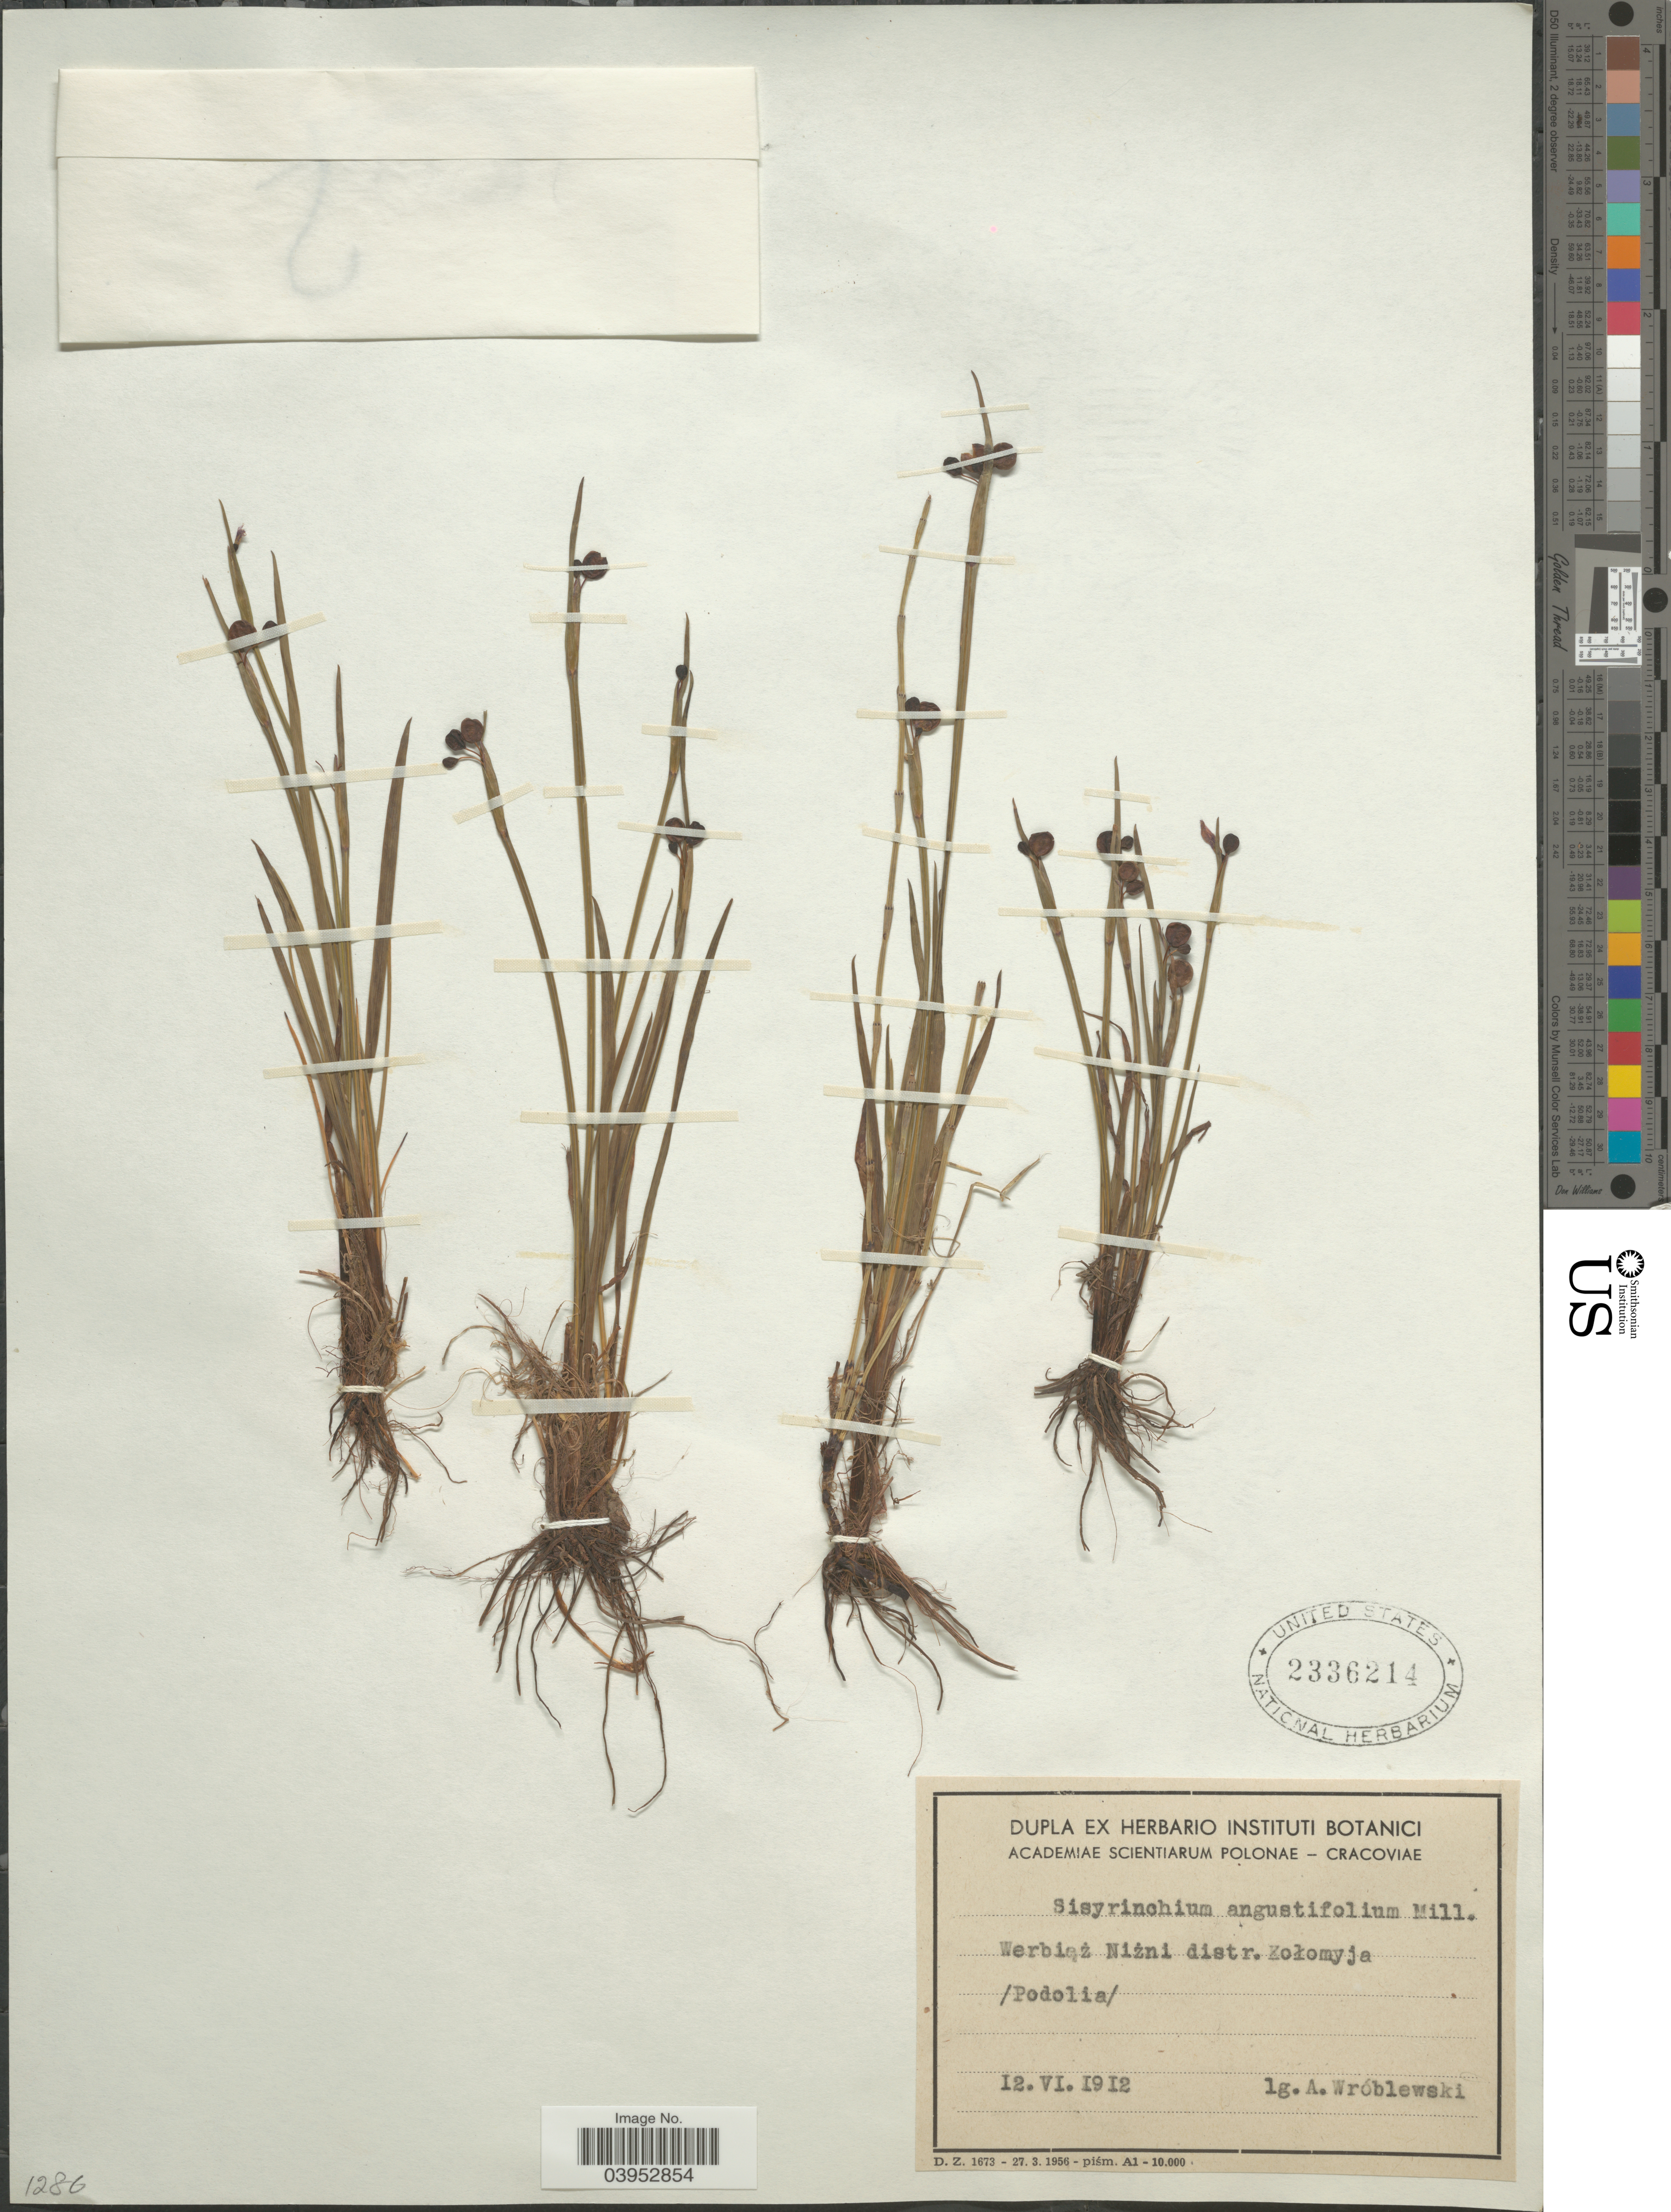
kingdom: Plantae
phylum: Tracheophyta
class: Liliopsida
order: Asparagales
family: Iridaceae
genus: Sisyrinchium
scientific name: Sisyrinchium angustifolium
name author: Mill.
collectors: A. Wróblewski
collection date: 1912-06-12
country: Ukraine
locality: Werbiçż Niżni distr.Kołomyja. /Podolia/.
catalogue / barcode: US 2336214